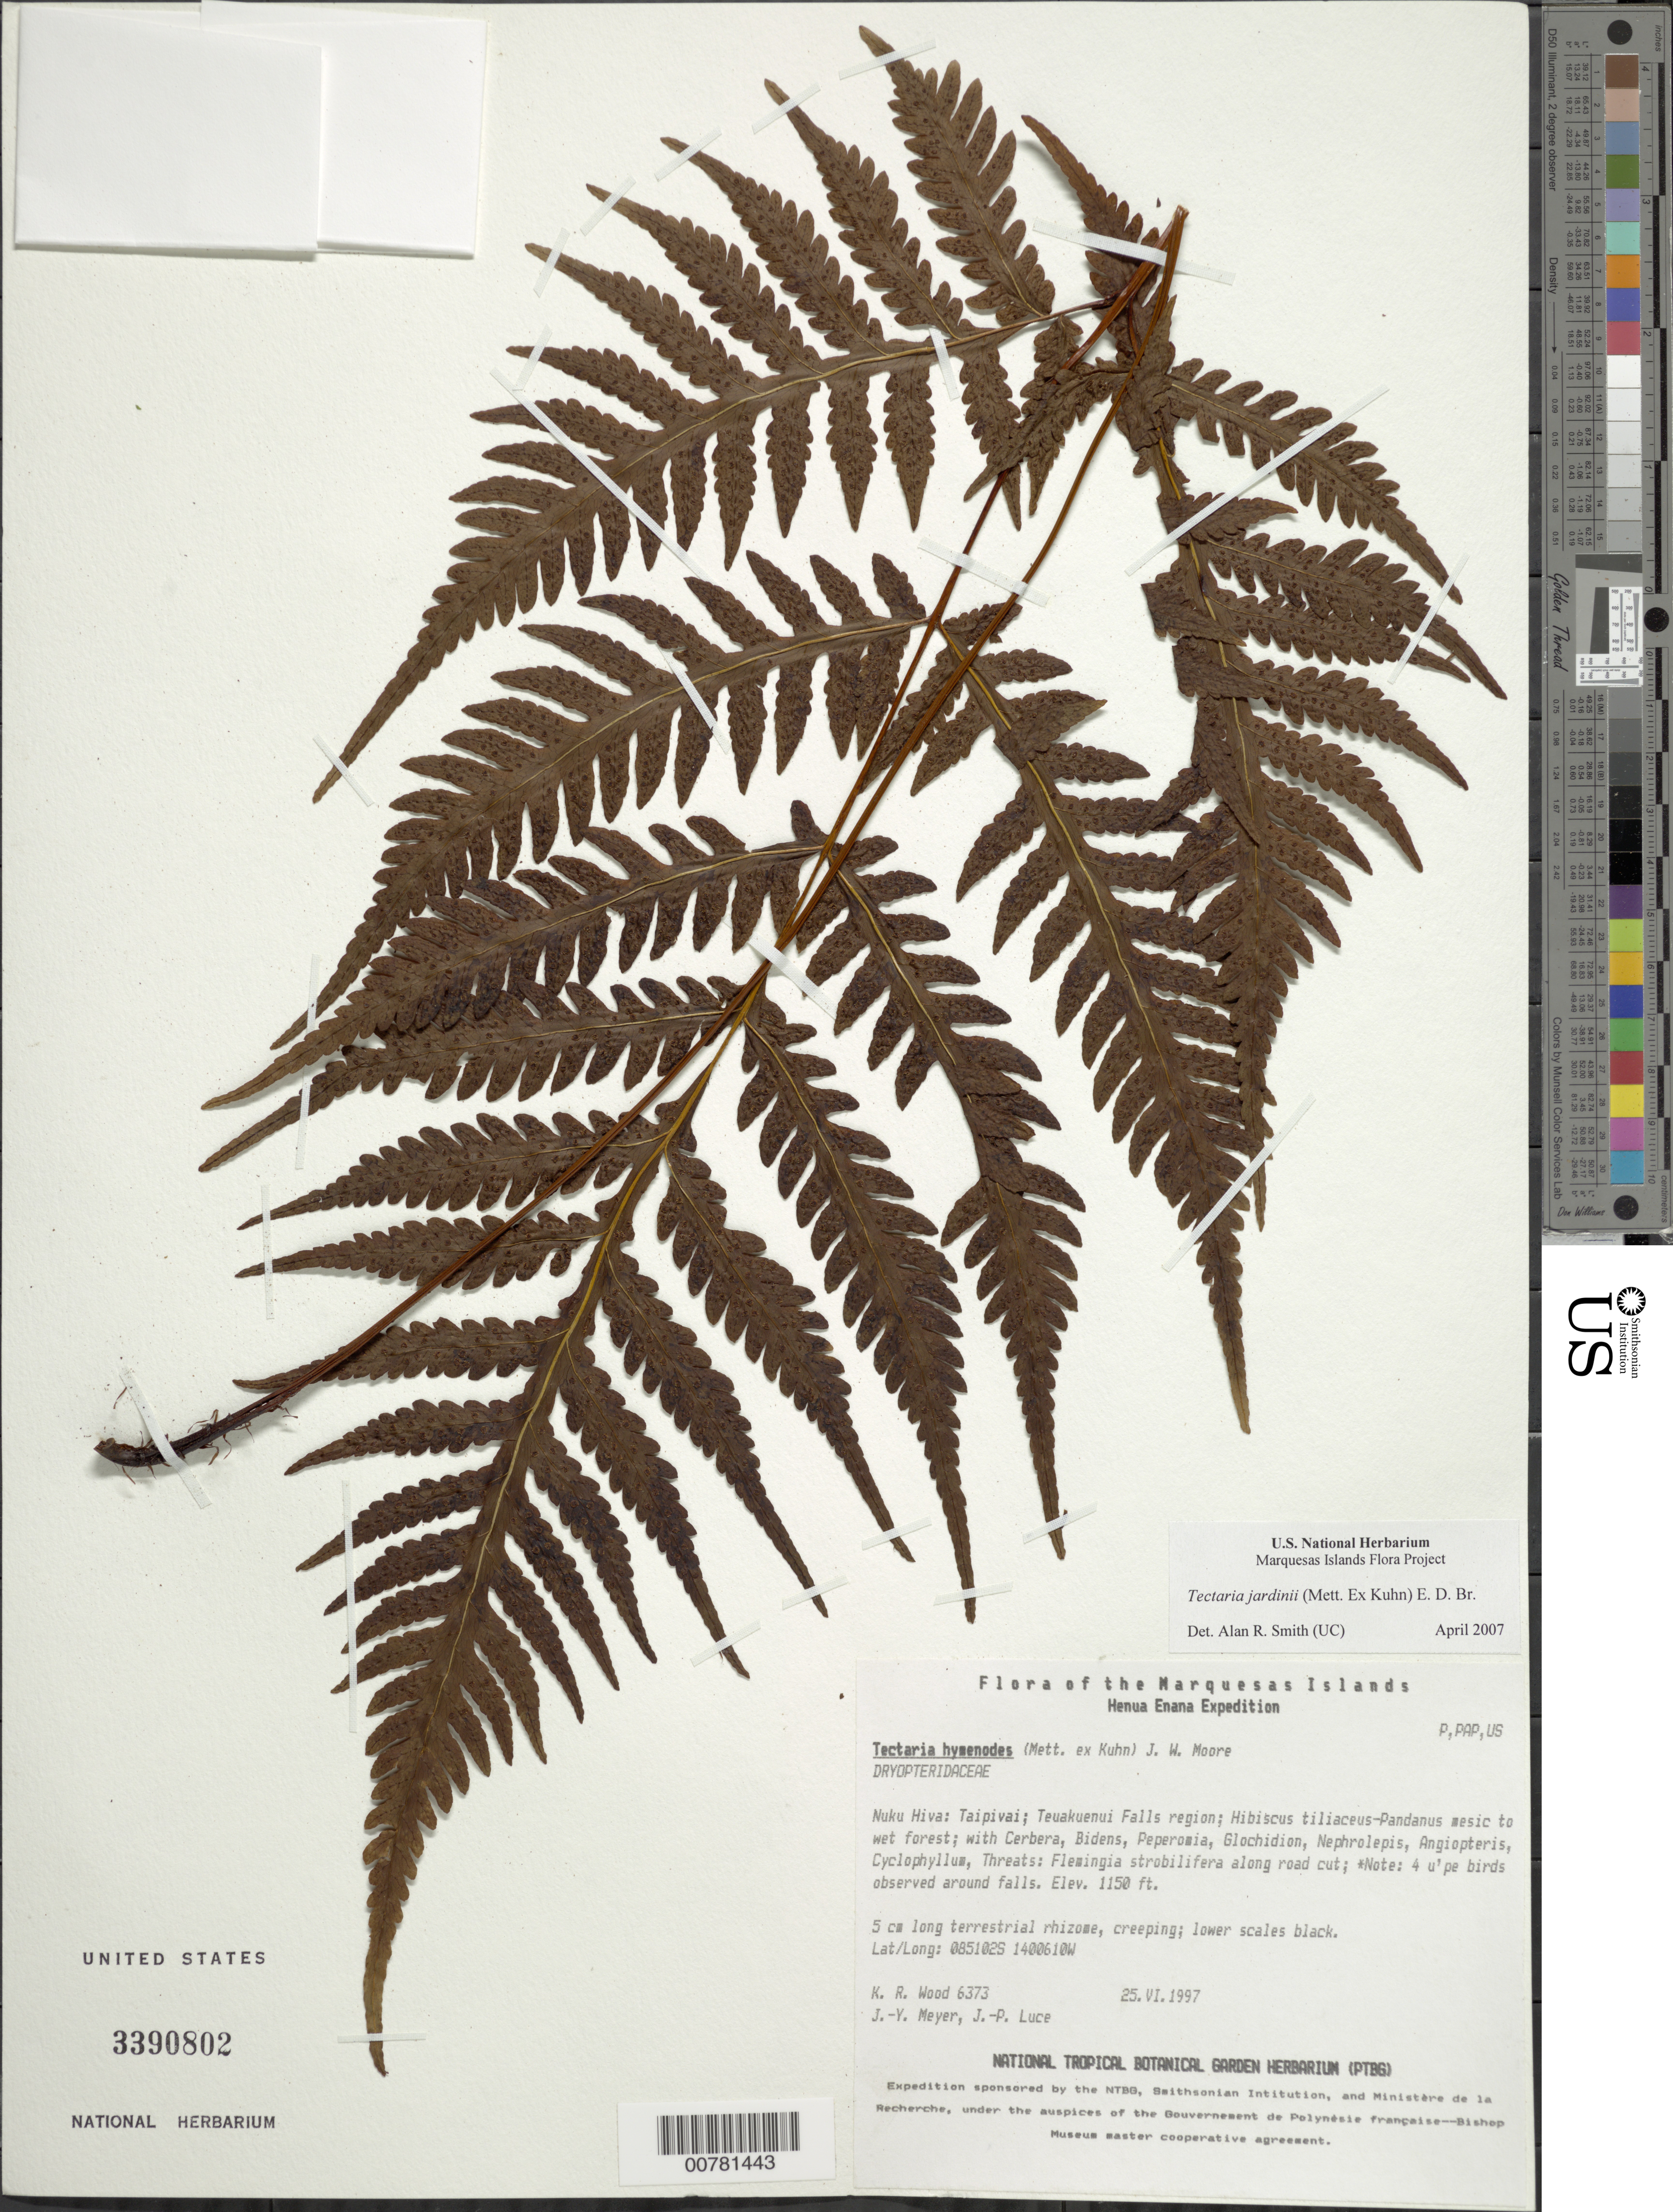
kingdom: Plantae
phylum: Tracheophyta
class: Polypodiopsida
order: Polypodiales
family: Tectariaceae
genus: Tectaria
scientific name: Tectaria jardinii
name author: (Mett. ex Kuhn) E.D. Br.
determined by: Smith, Alan R., (UC)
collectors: K. R. Wood, J.-Y. Meyer & J. Luce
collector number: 6373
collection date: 1997-06-25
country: French Polynesia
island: Nuku Hiva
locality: Taipivai, Teuakueenui Falls area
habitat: Hibiscus tiliaceus - Pandanus mesic to wet forest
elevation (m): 351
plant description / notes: Moghania strobilifera observed along road cut. Four upe birds were observed around falls area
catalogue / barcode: US 3390802